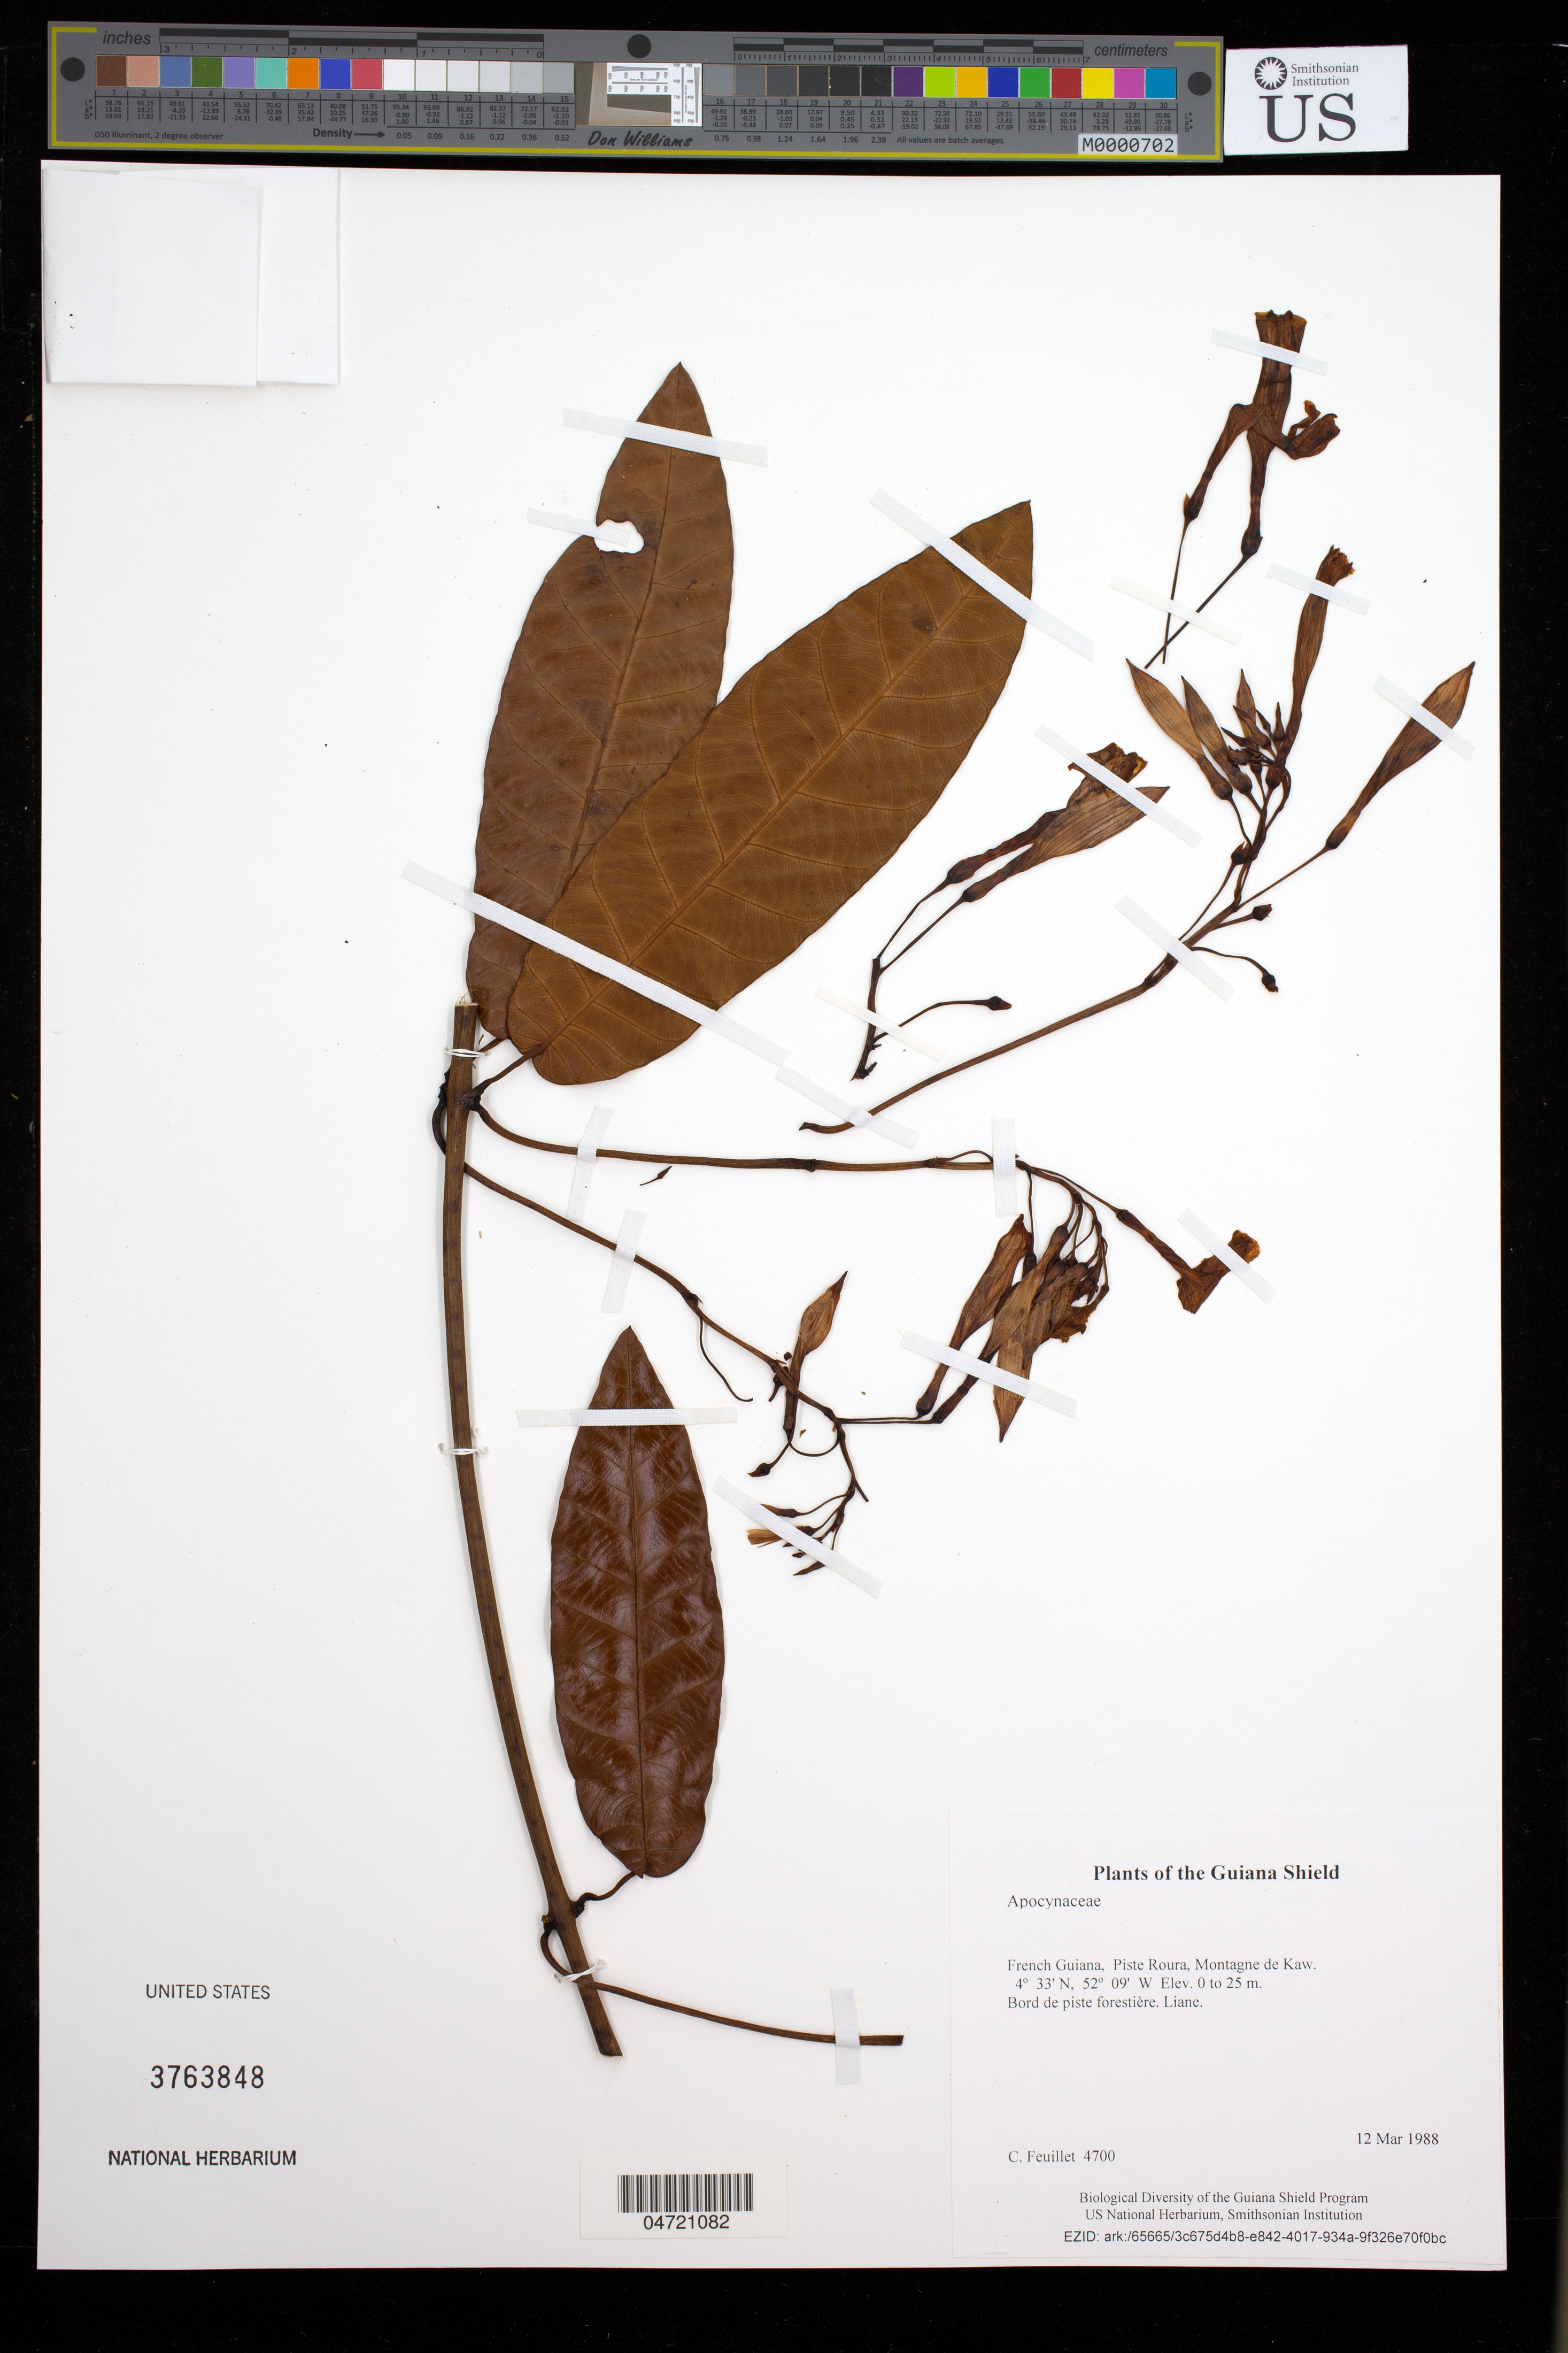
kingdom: Plantae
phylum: Tracheophyta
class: Magnoliopsida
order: Gentianales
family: Apocynaceae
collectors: C. Feuillet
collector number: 4700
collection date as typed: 12 Mar 1988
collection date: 1988-03-12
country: French Guiana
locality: Piste Roura, Montagne de Kaw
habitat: Bord de piste forestière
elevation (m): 0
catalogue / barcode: US 3763848